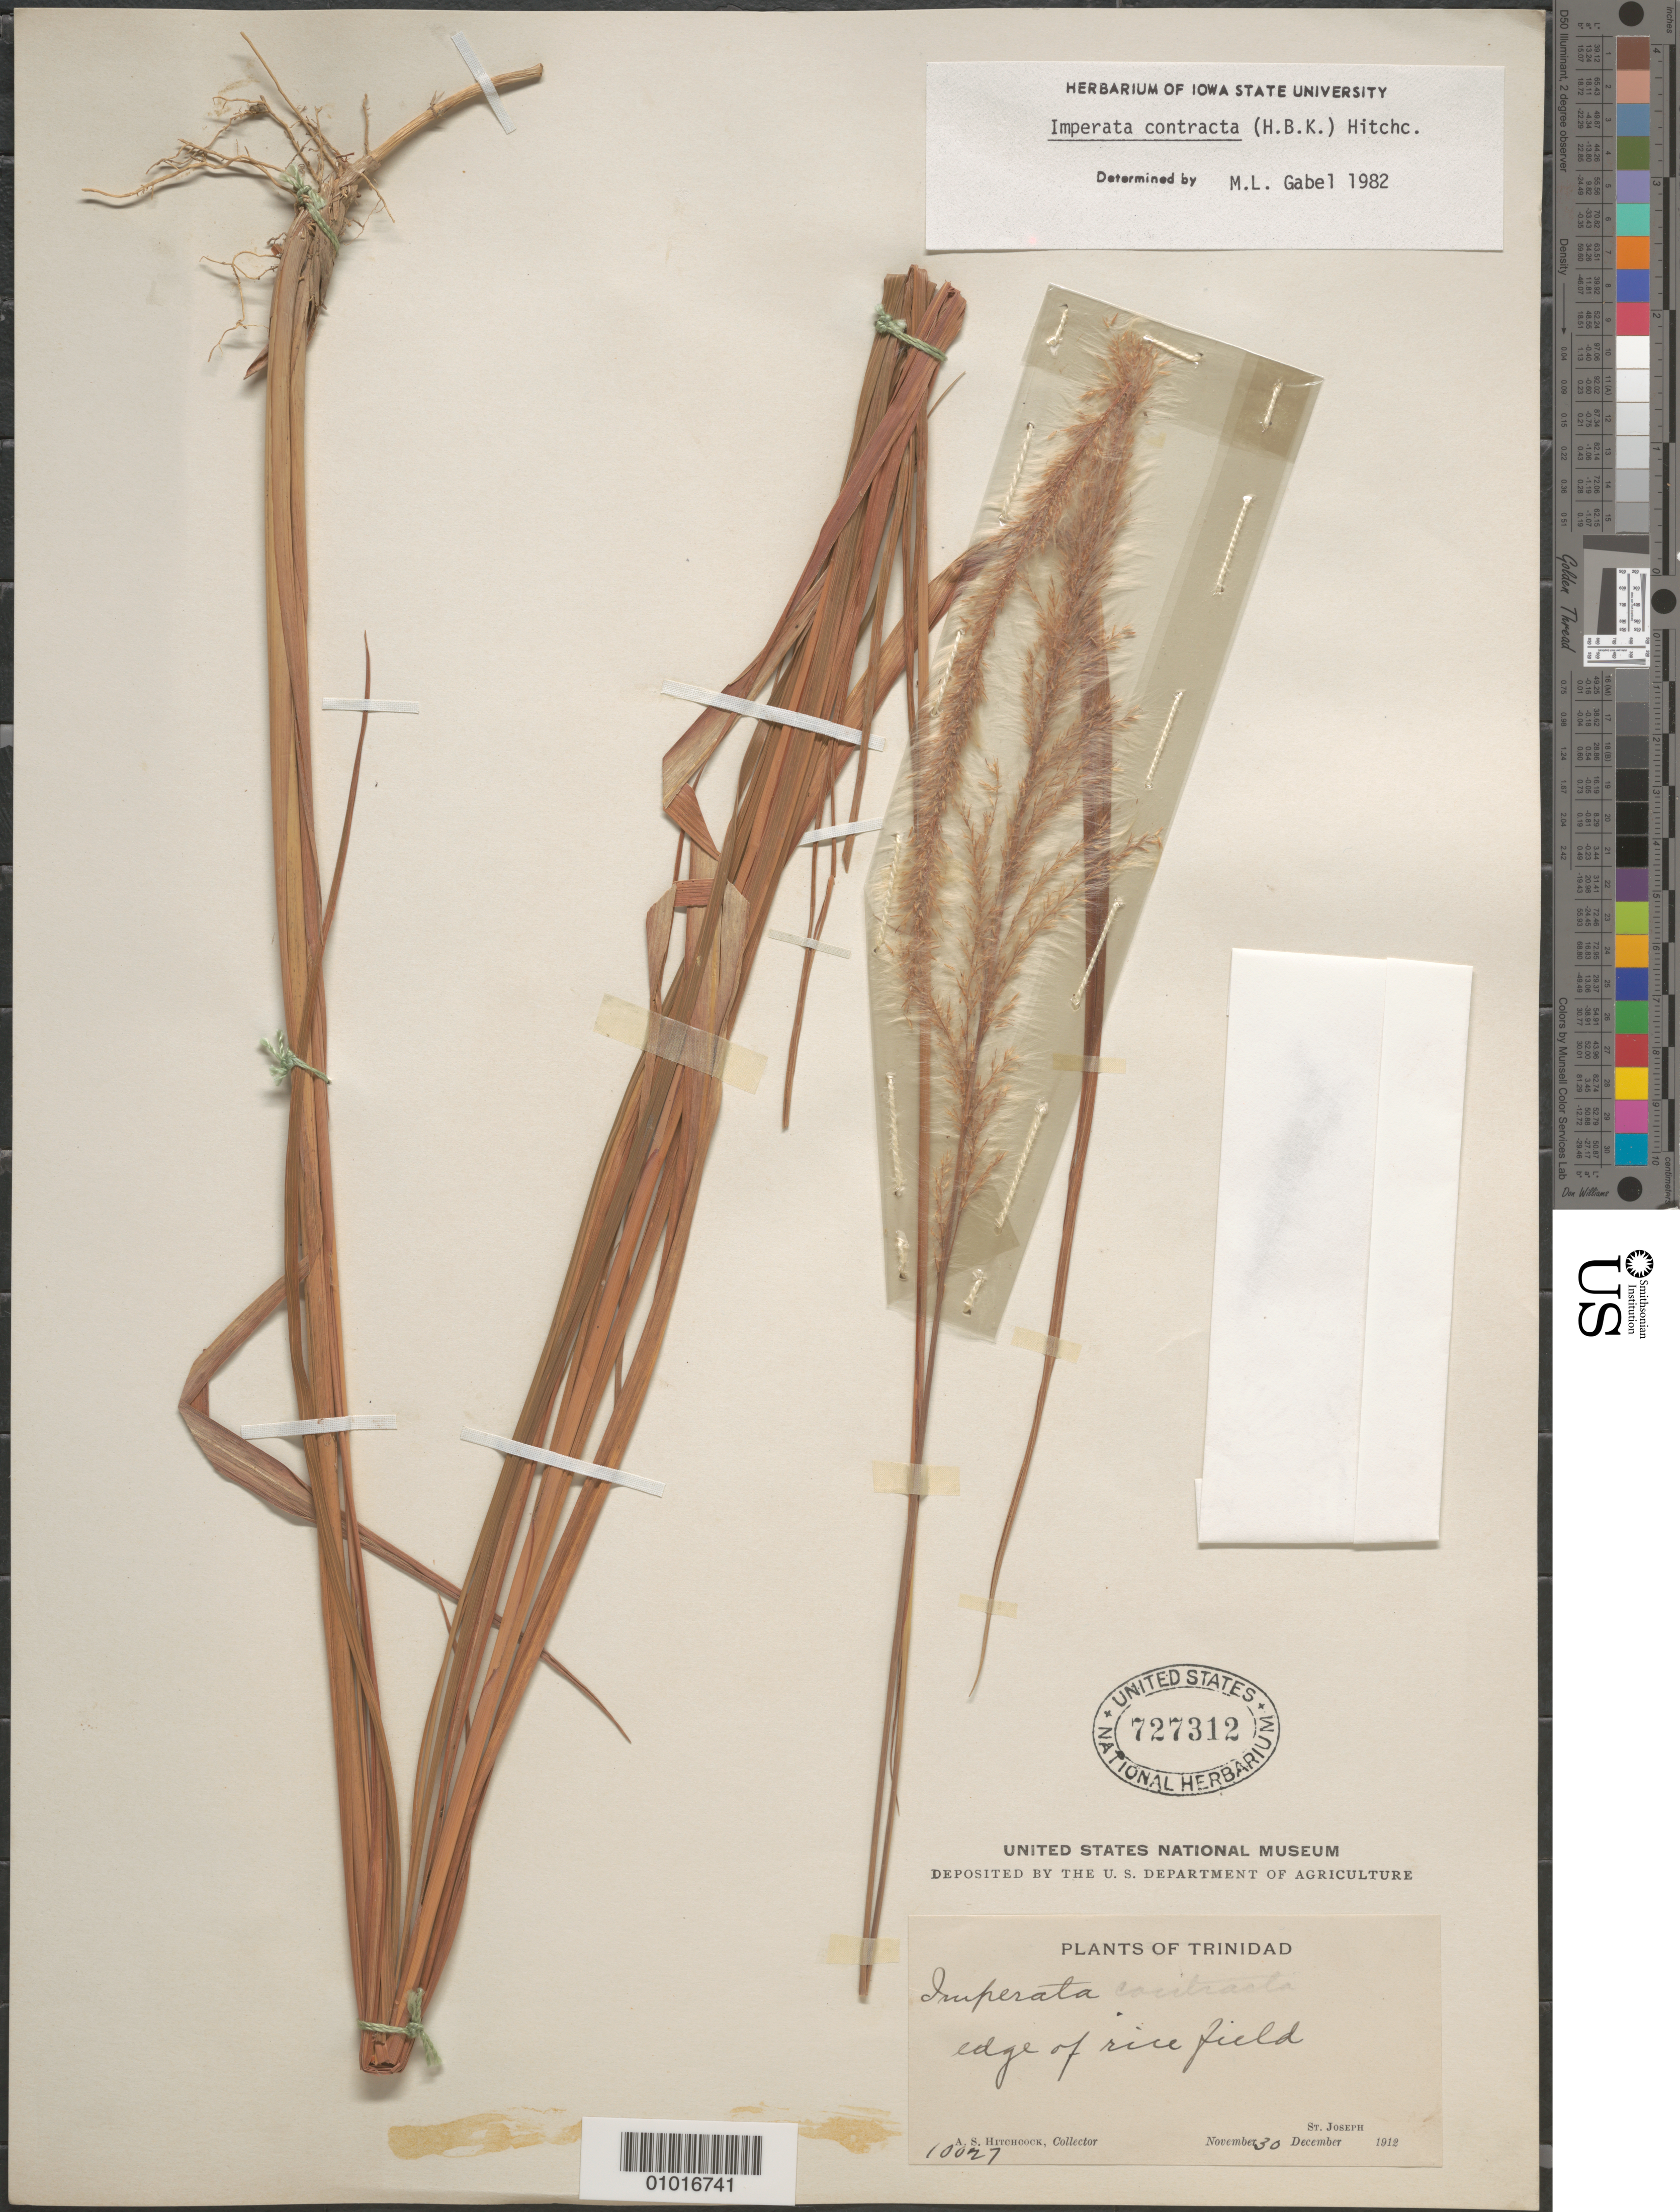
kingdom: Plantae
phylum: Tracheophyta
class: Liliopsida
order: Poales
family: Poaceae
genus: Imperata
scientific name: Imperata contracta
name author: (Kunth) Hitchc.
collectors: A. S. Hitchcock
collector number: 10027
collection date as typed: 30 Nov 1930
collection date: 1930-11-30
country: Trinidad and Tobago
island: Tobago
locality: St. Joseph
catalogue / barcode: US 727312